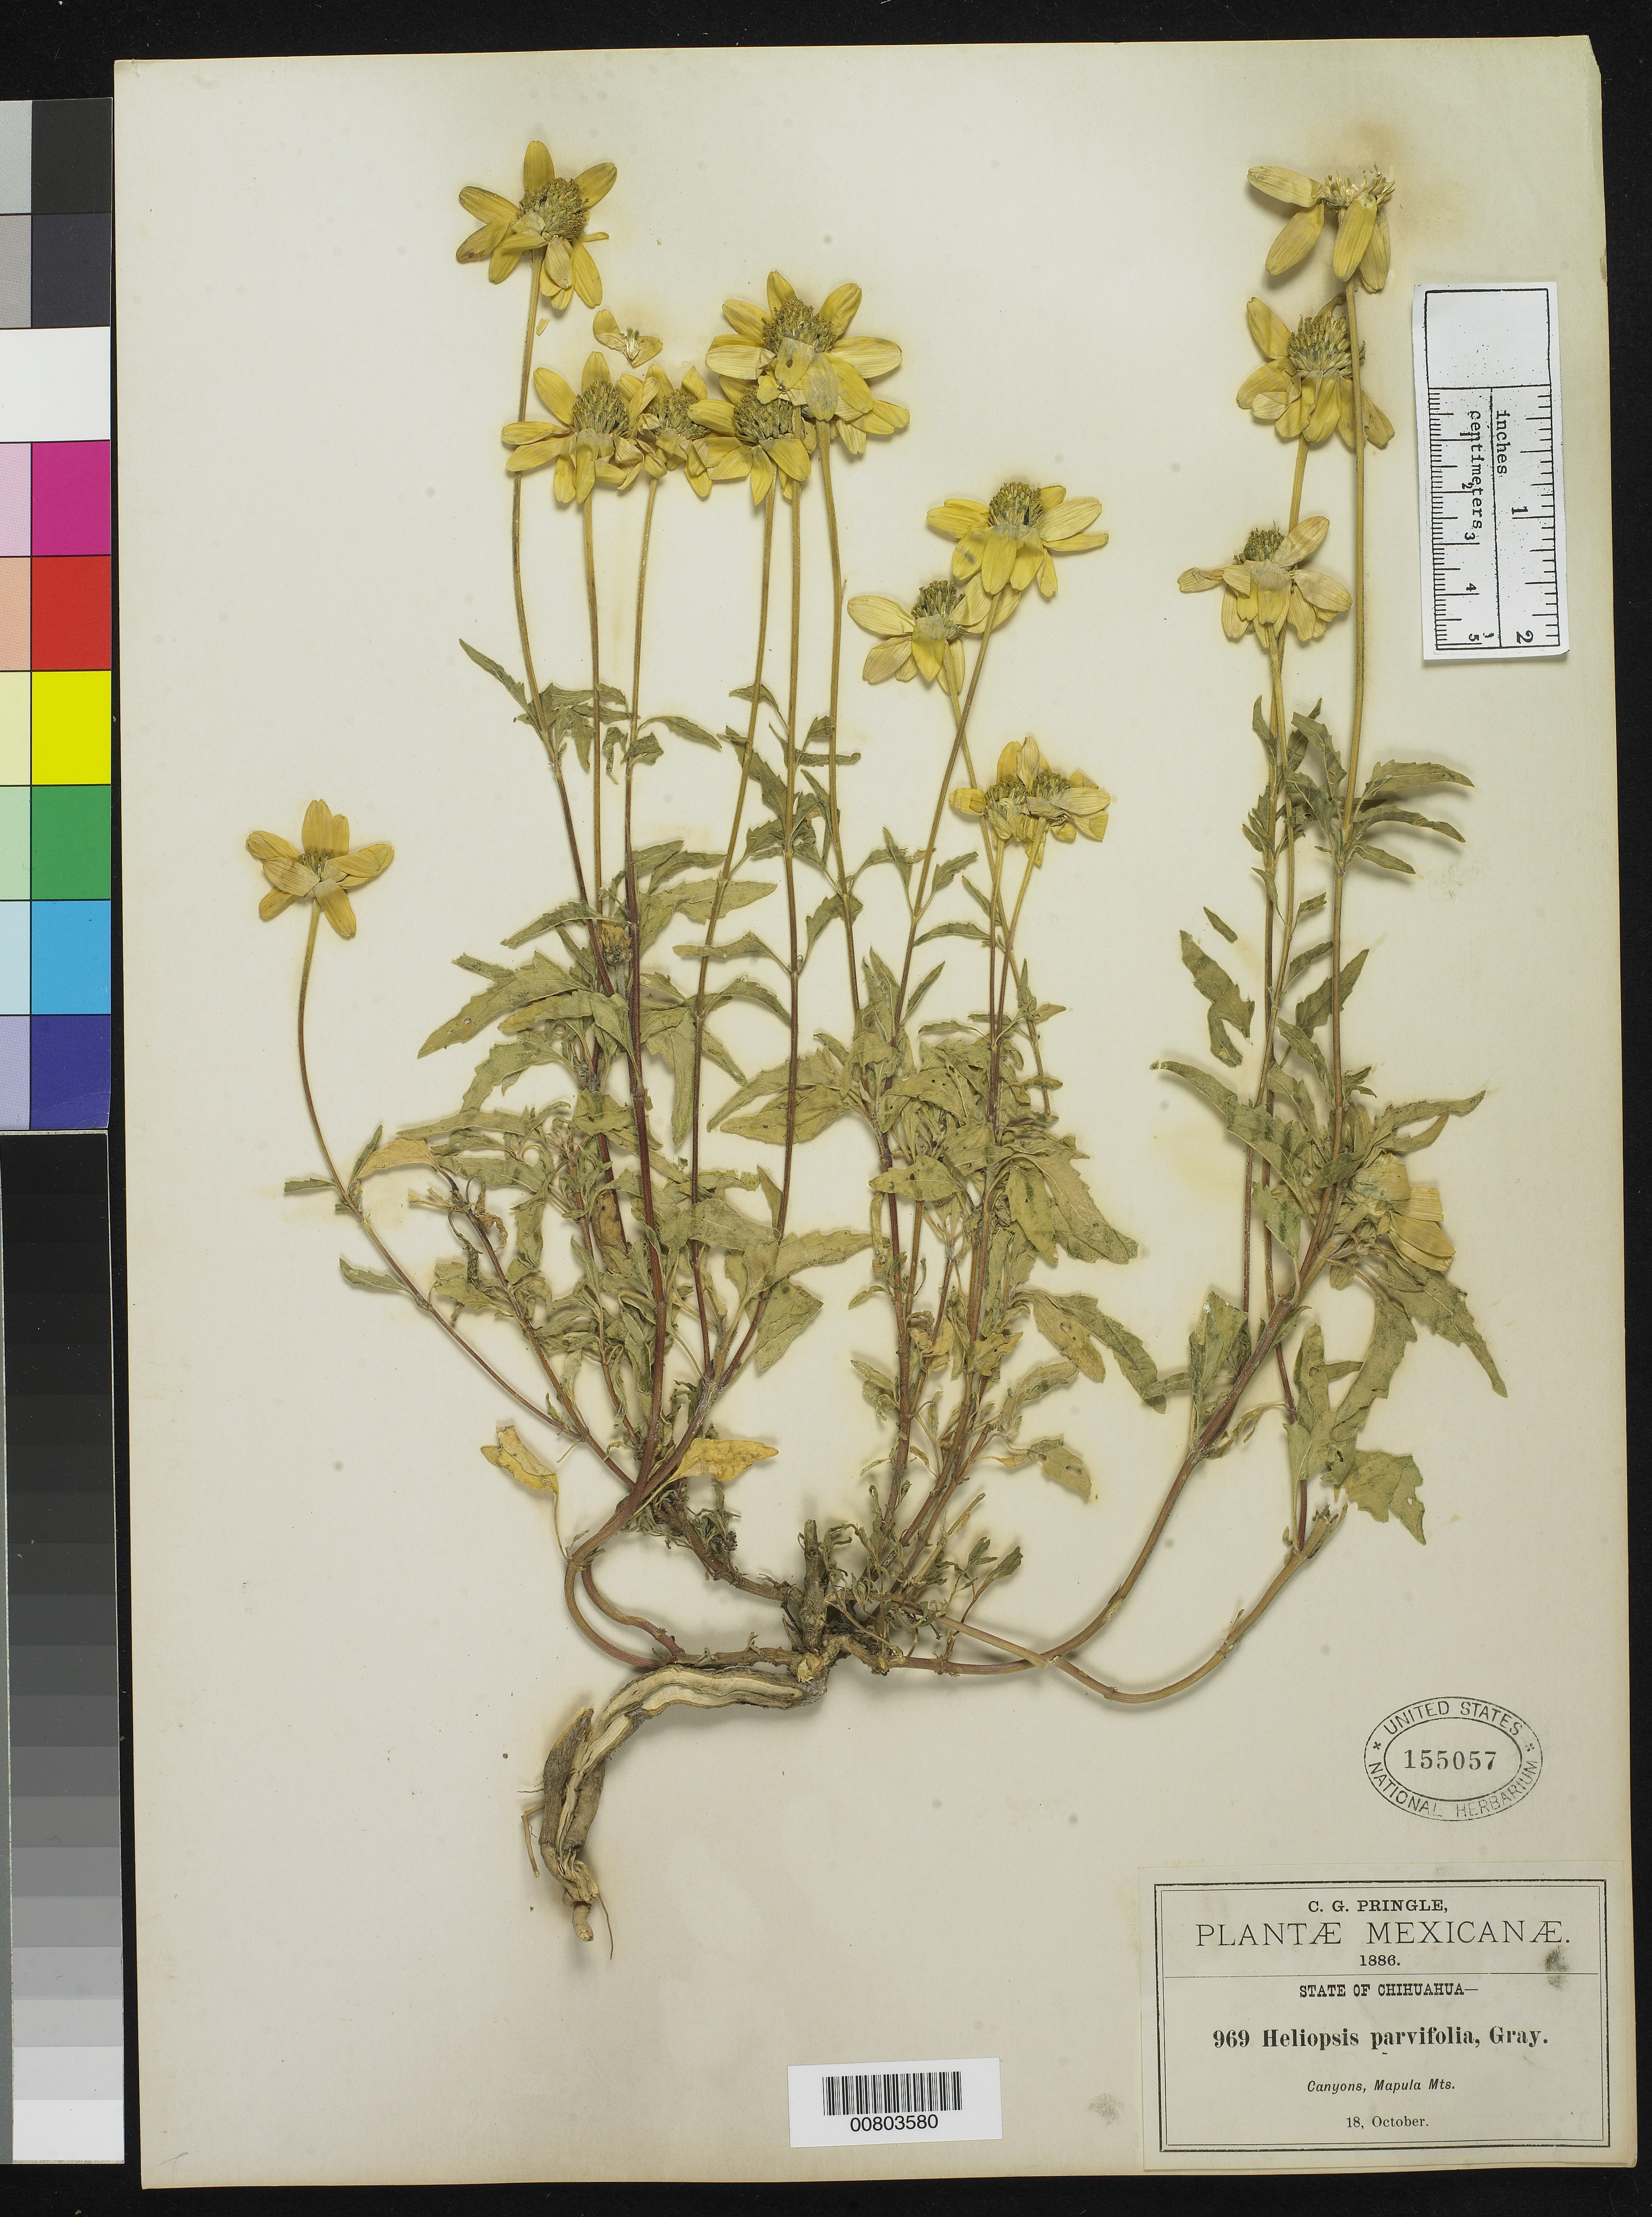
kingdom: Plantae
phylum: Tracheophyta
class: Magnoliopsida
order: Asterales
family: Asteraceae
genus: Heliopsis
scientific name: Heliopsis parvifolia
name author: A. Gray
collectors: C. G. Pringle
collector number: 969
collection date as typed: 18 Oct 1886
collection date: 1886-10-18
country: Mexico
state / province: Chihuahua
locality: Canyons, Mapula Mts., Chihuahua.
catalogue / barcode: US 155057